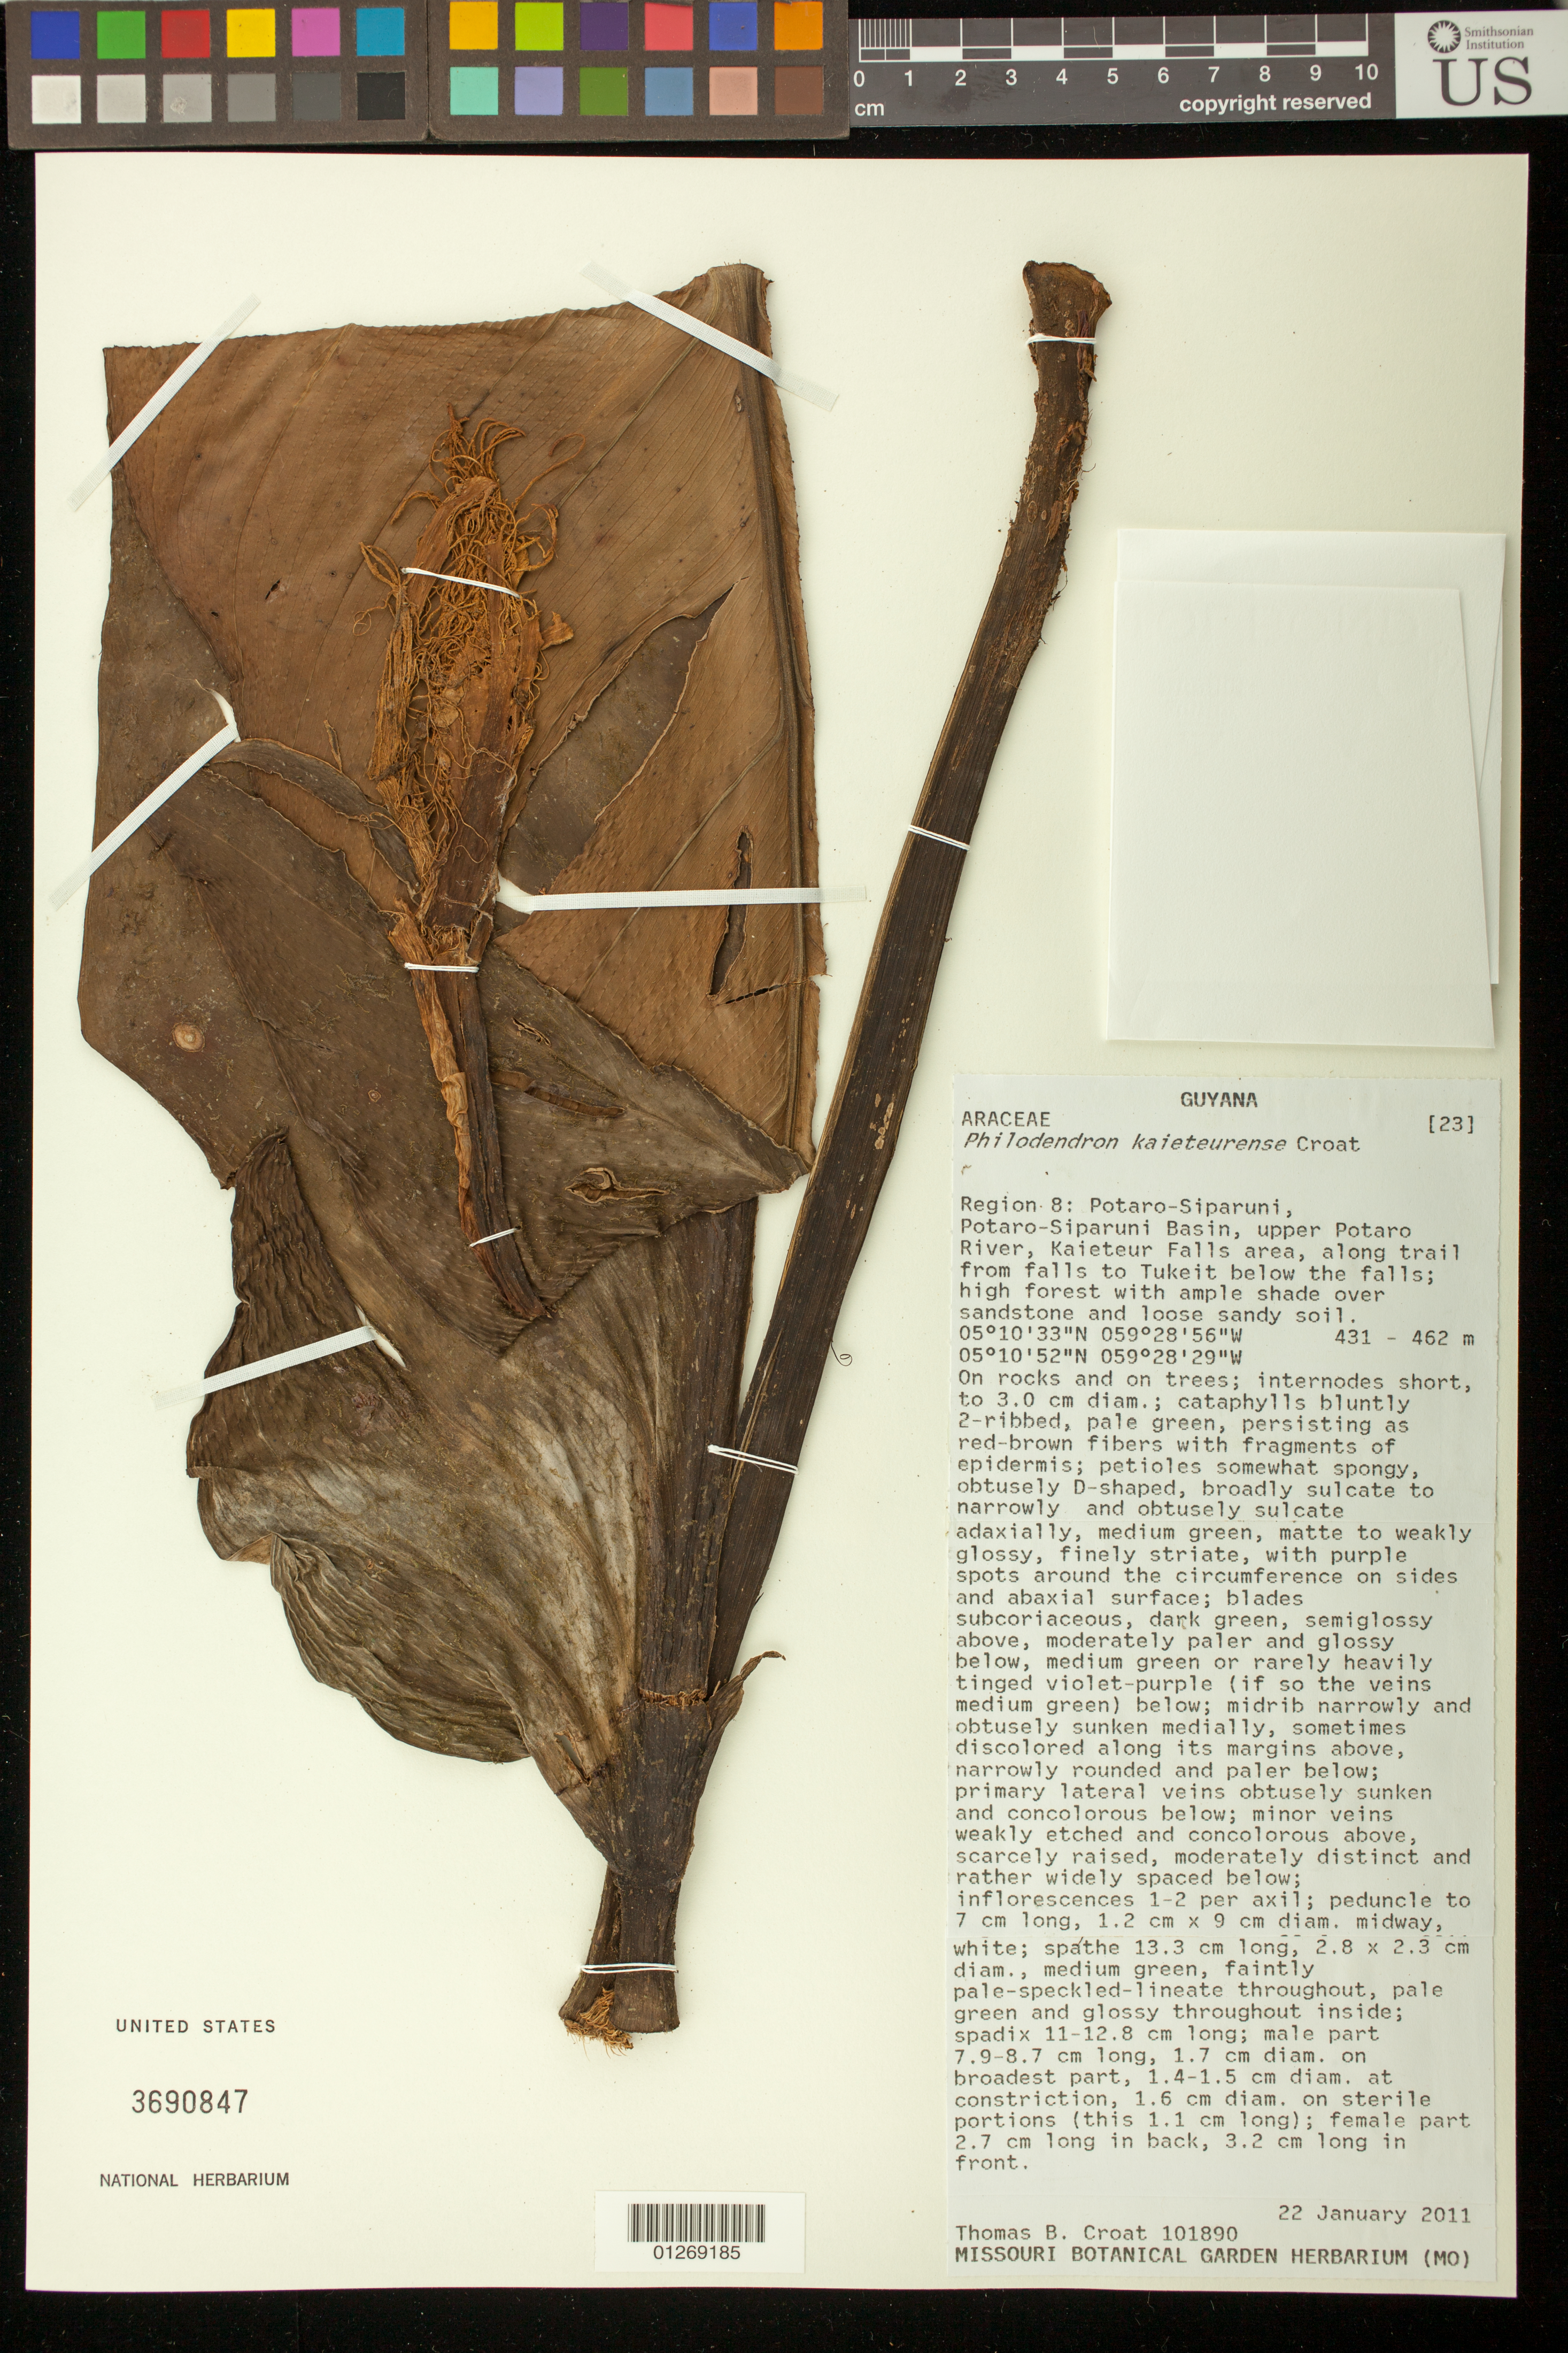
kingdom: Plantae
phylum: Tracheophyta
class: Liliopsida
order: Alismatales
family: Araceae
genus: Philodendron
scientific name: Philodendron kaieteurense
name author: Croat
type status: Isotype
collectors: T. B. Croat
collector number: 101890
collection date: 2011-01-22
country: Guyana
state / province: Potaro-Siparuni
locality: Region 8: Potaro-Siparuni. Potaro-Siparuni Basin, upper Potaro River, Kaieteur Falls area, along trail from falls to Tukeit below the falls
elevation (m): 431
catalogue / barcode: US 3690847